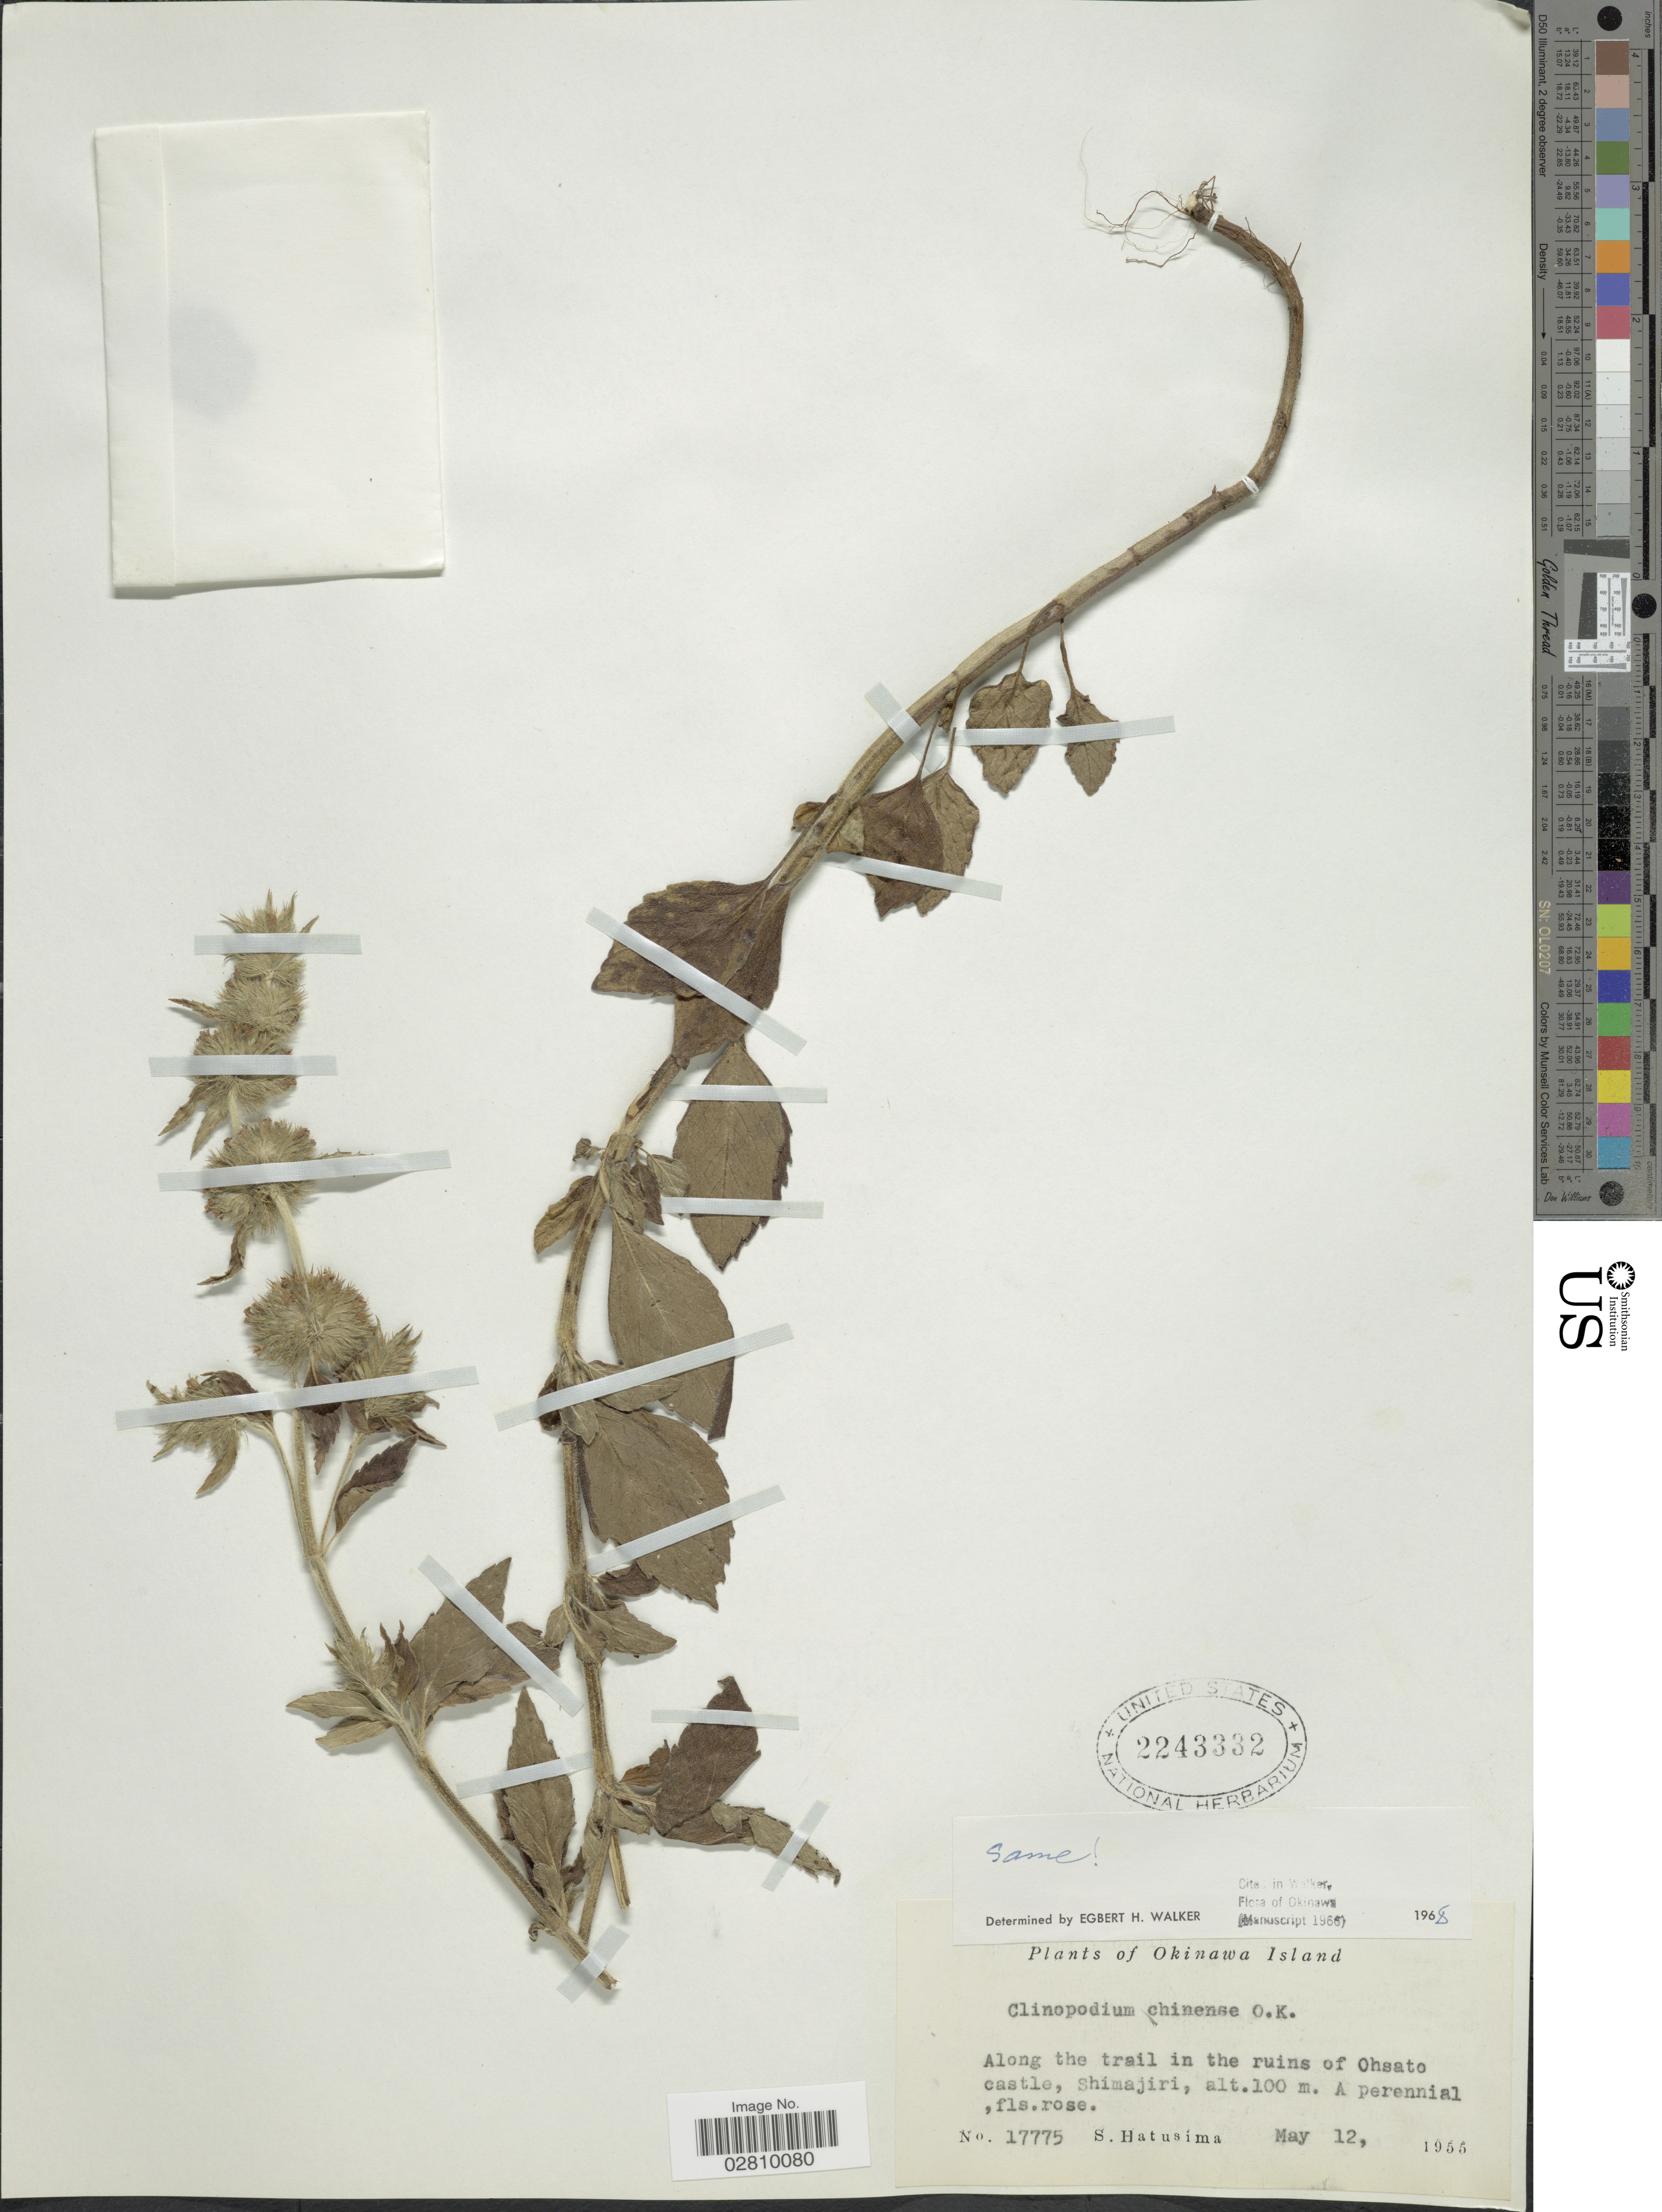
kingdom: Plantae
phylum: Tracheophyta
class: Magnoliopsida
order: Lamiales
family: Lamiaceae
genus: Calamintha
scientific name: Calamintha chinensis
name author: Benth.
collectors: S. Hatusima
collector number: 17775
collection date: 1955-05-12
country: Japan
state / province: Okinawa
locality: Okinawa Island. Along the trail in the ruins of Ohsato castle, Shimajiri.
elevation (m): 100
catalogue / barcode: US 2243332